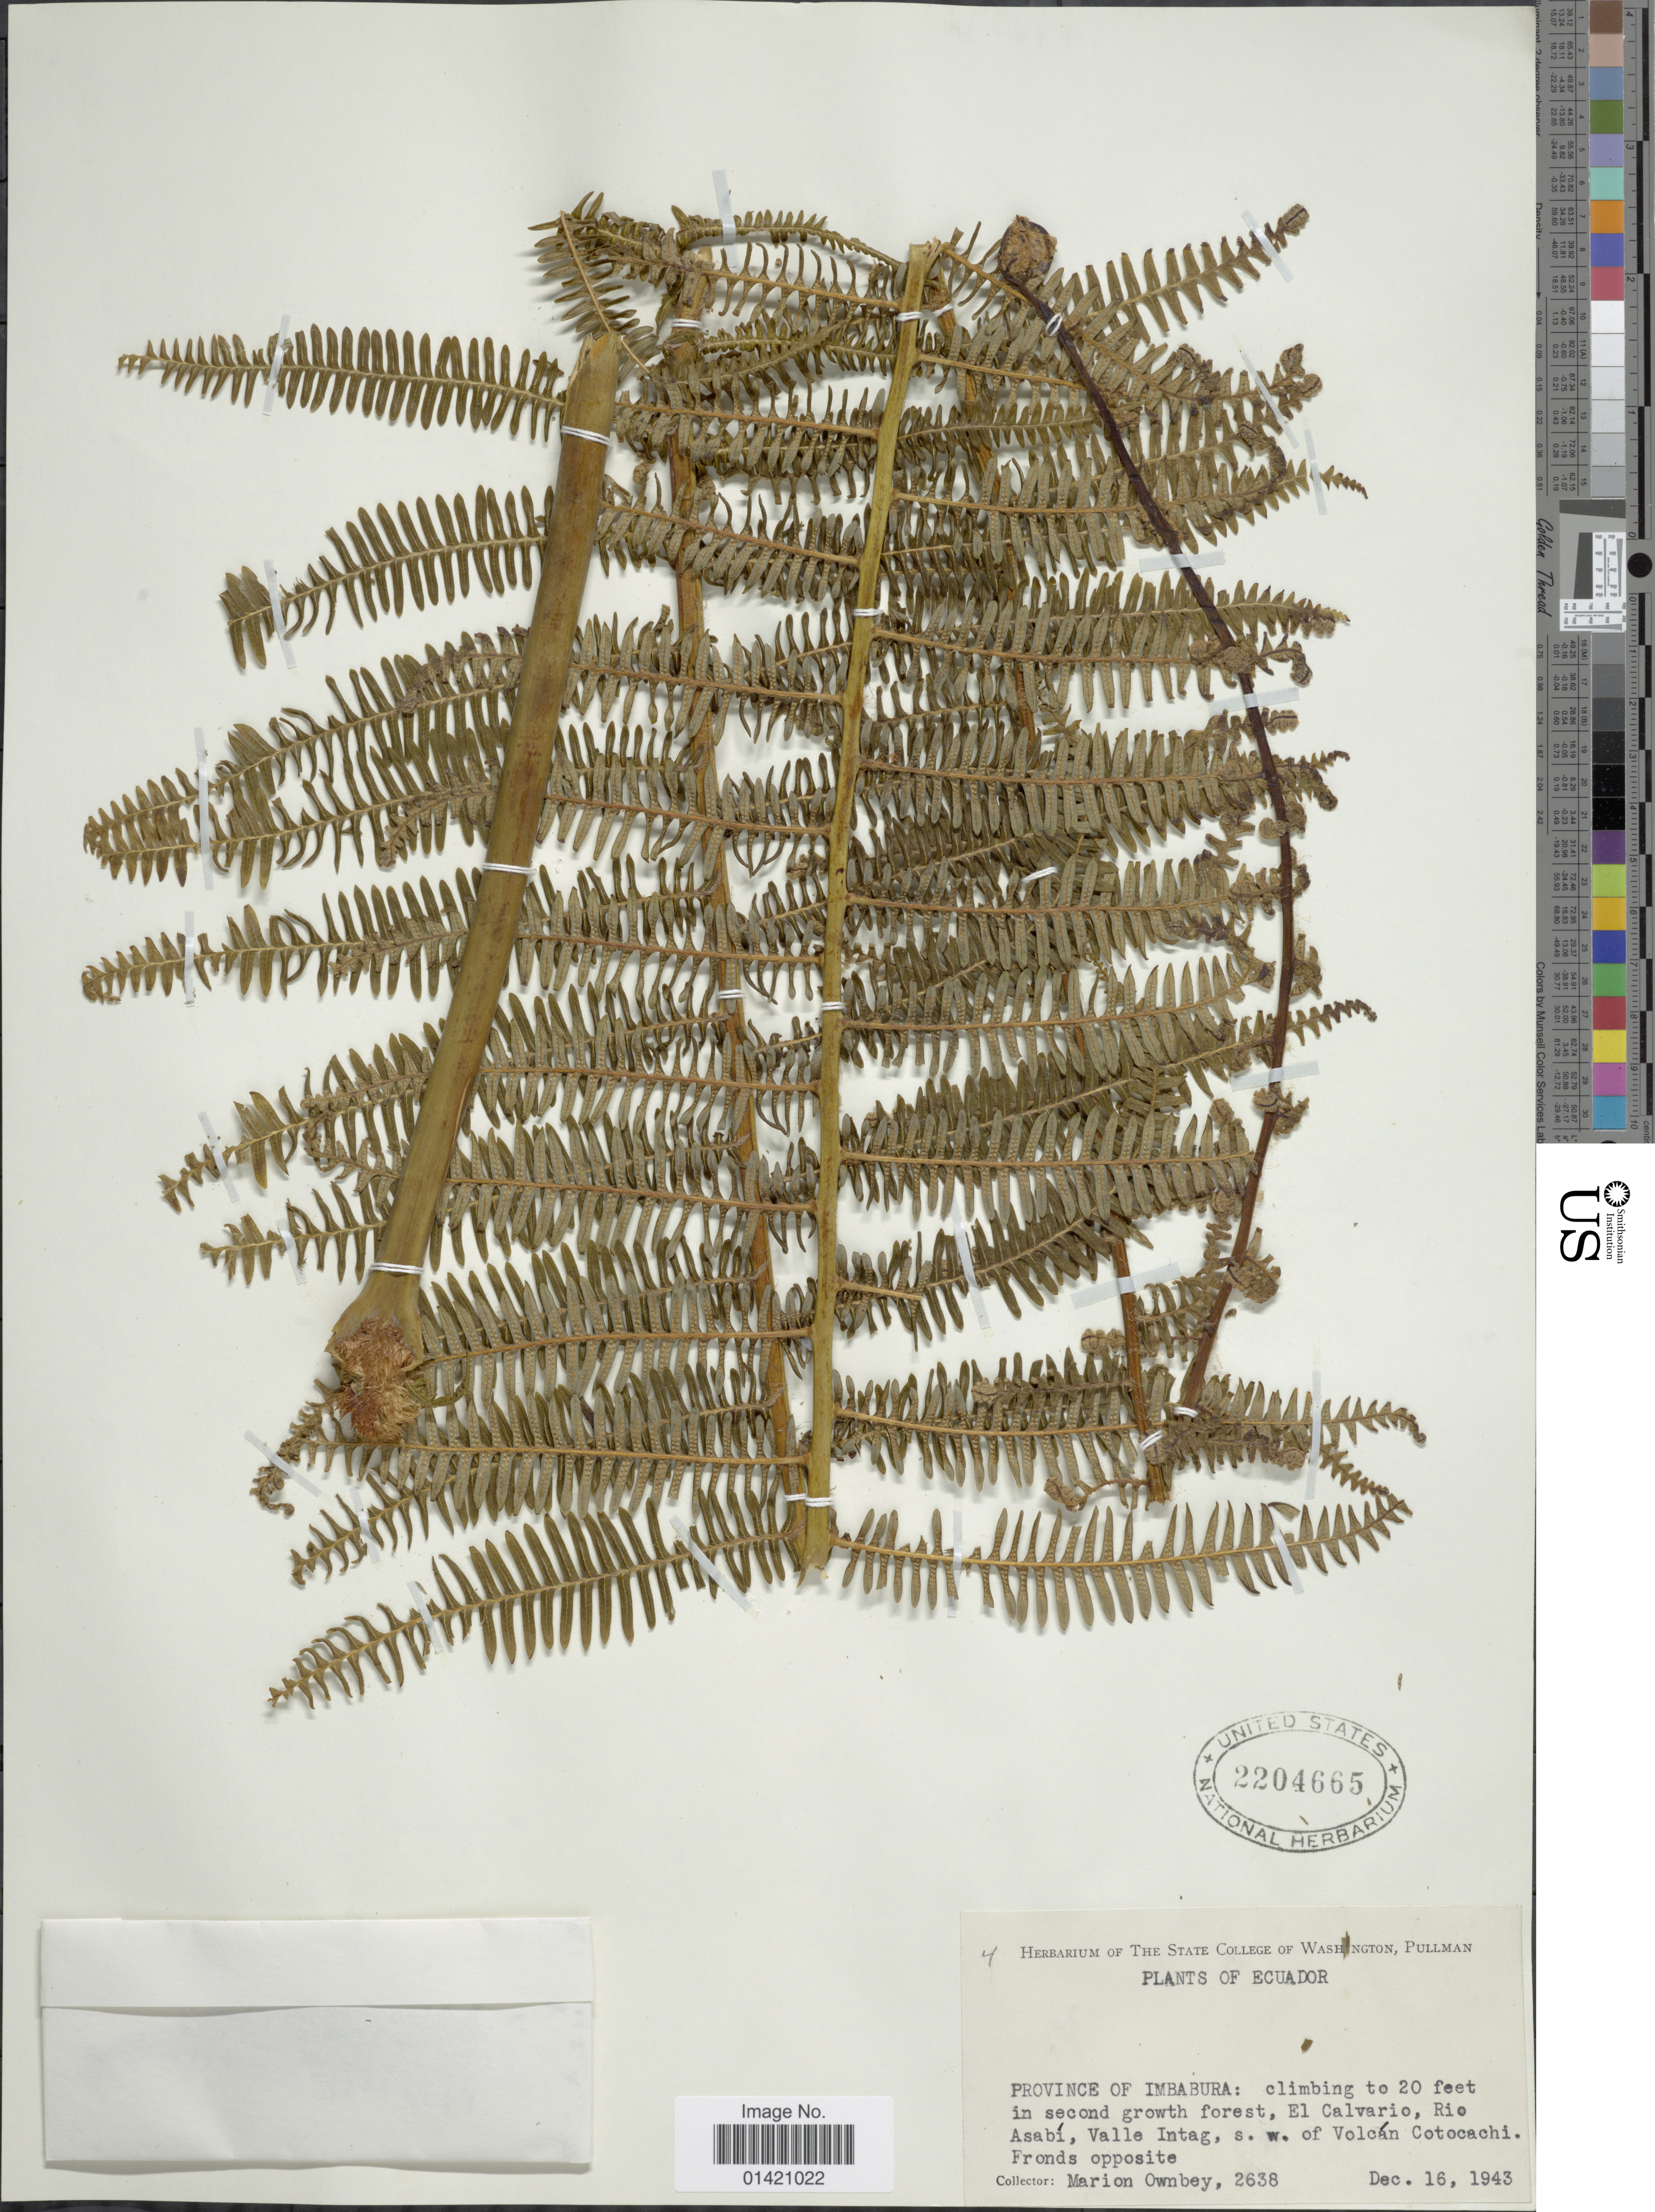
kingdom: Plantae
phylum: Tracheophyta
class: Polypodiopsida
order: Gleicheniales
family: Gleicheniaceae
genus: Diplopterygium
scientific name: Diplopterygium bancroftii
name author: (Hook.) A.R. Sm.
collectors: F. M. Ownbey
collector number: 2638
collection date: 1943-12-16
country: Ecuador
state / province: Imbabura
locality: Province of Imbabura: El Calvario, Rio Asabi, Valle Intag, s.w. of Volcan Cotocachi. Fronds opposite.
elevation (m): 6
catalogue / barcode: US 2204665